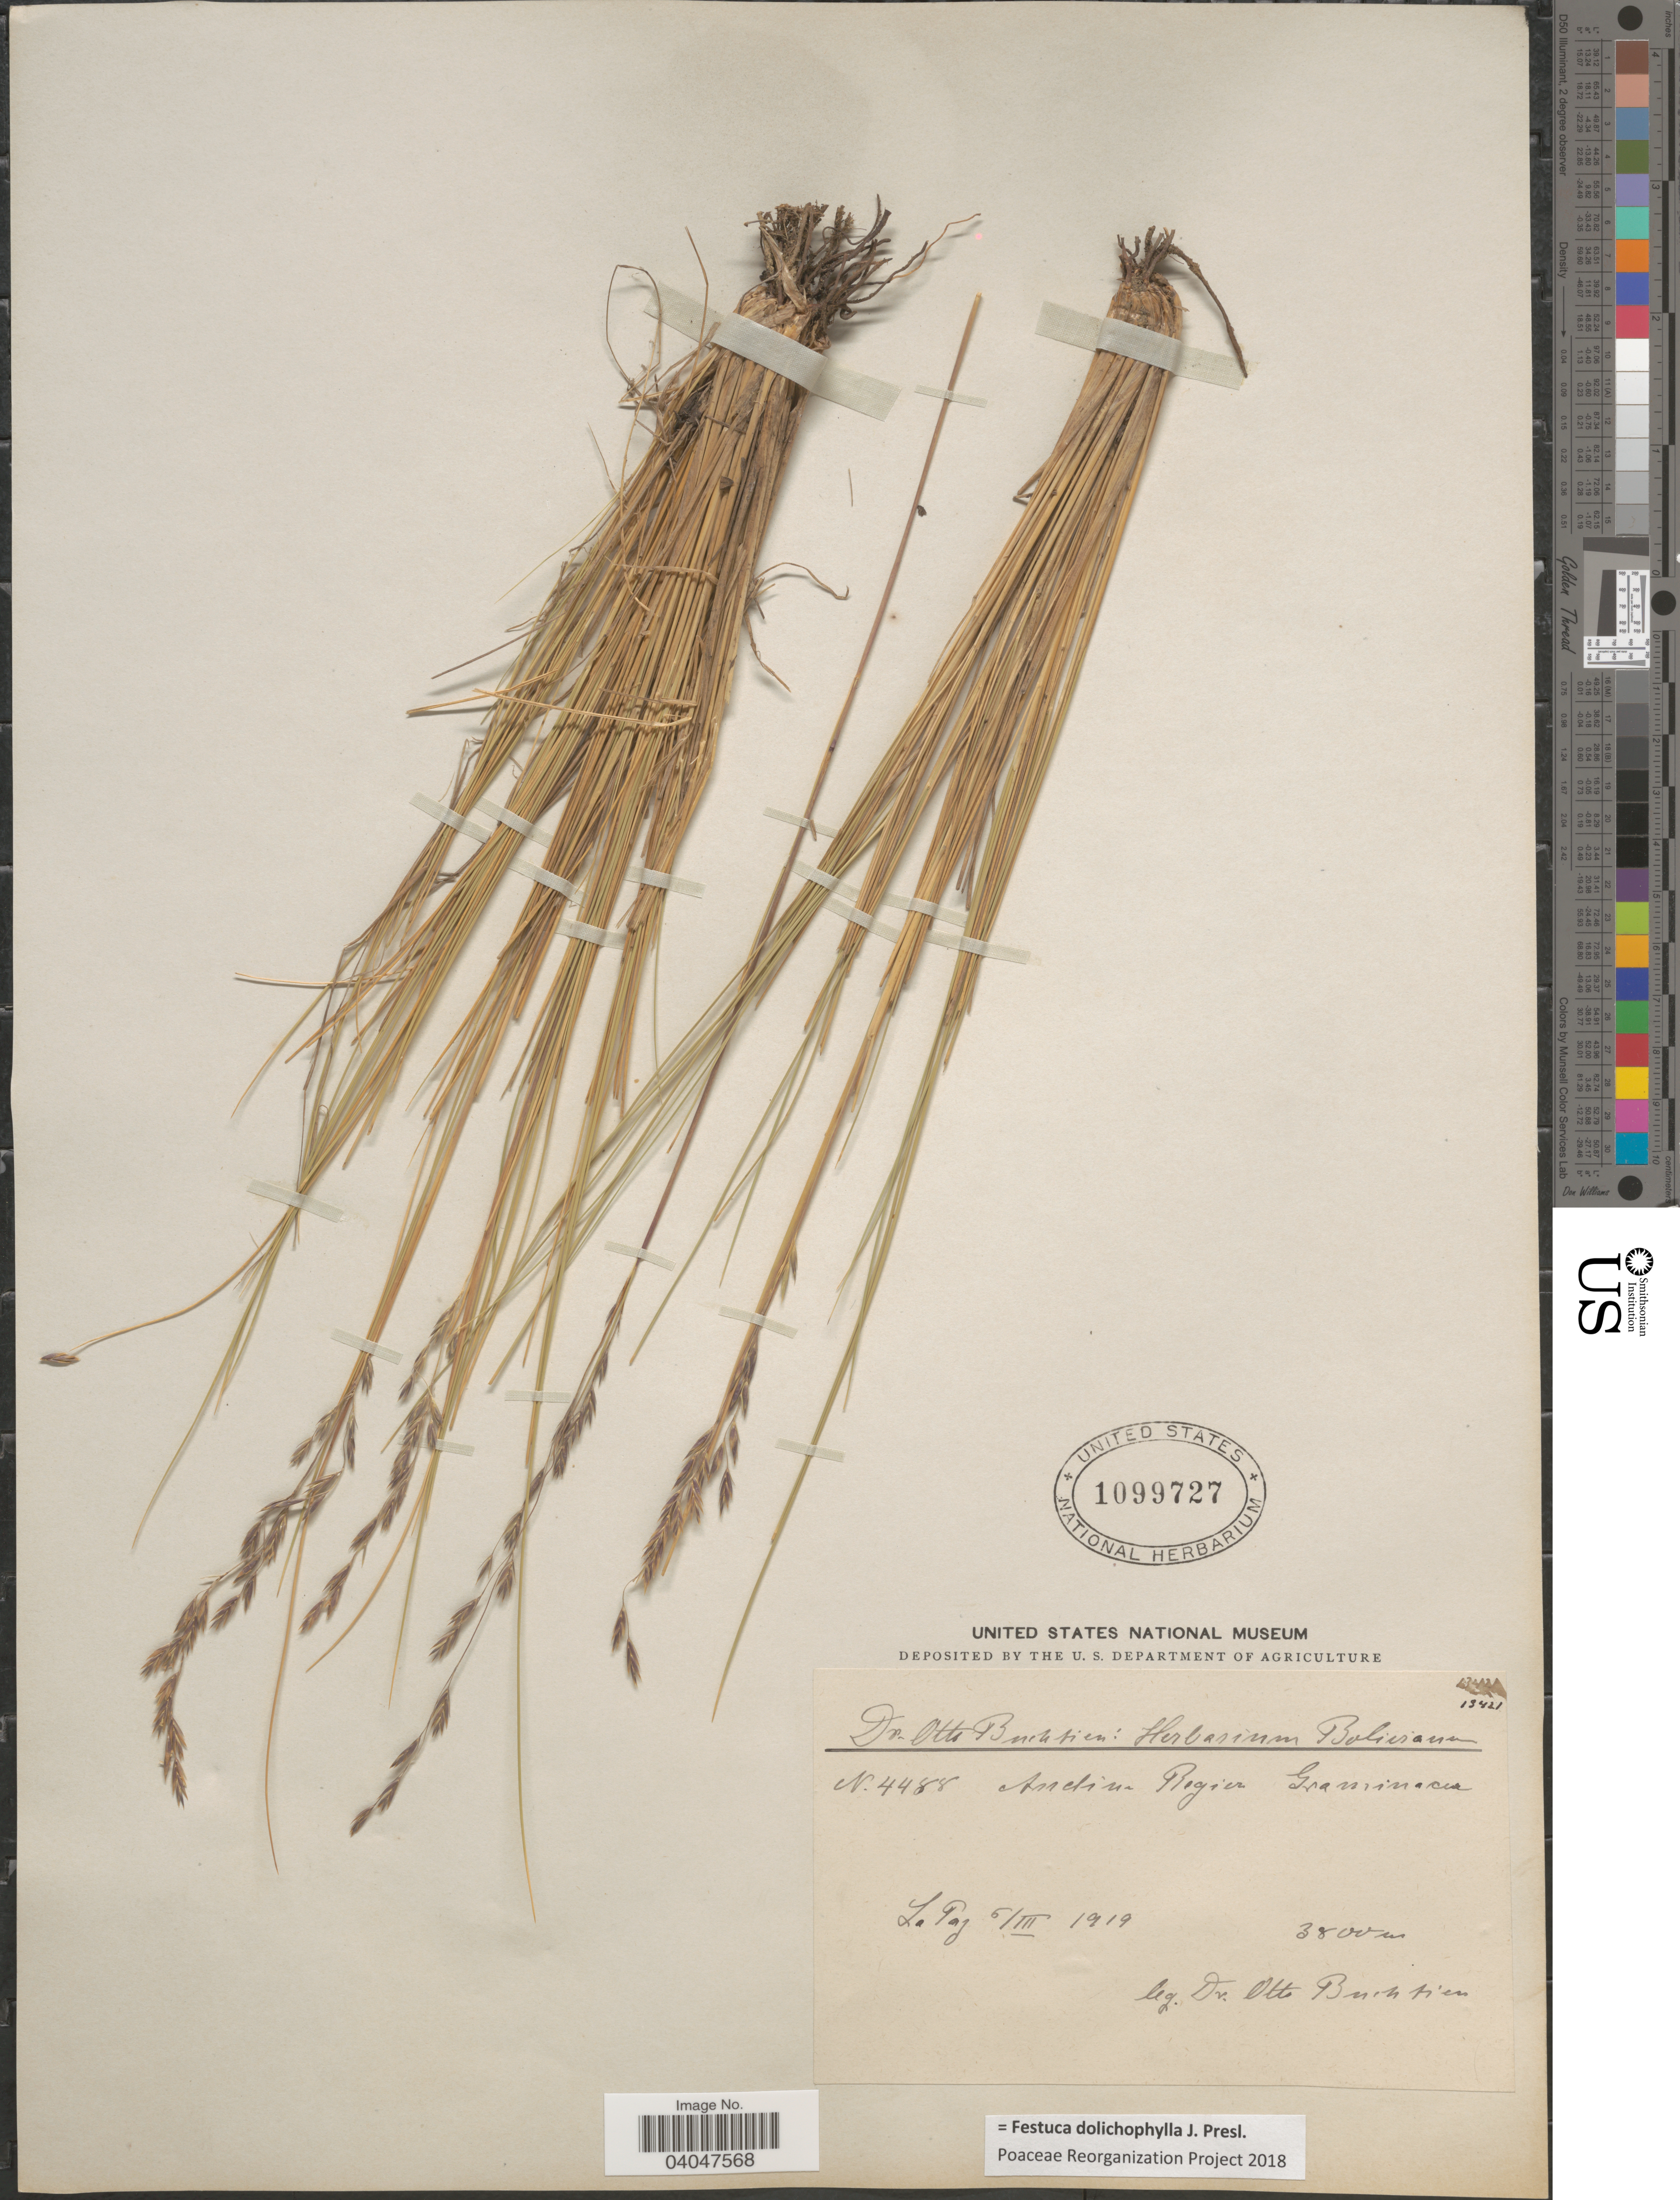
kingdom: Plantae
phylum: Tracheophyta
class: Liliopsida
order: Poales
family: Poaceae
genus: Festuca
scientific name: Festuca dolichophylla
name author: J. Presl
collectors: O. Buchtien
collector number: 4488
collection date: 1919-03-06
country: Bolivia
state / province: La Paz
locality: Andina Region.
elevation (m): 3800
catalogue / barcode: US 1099727